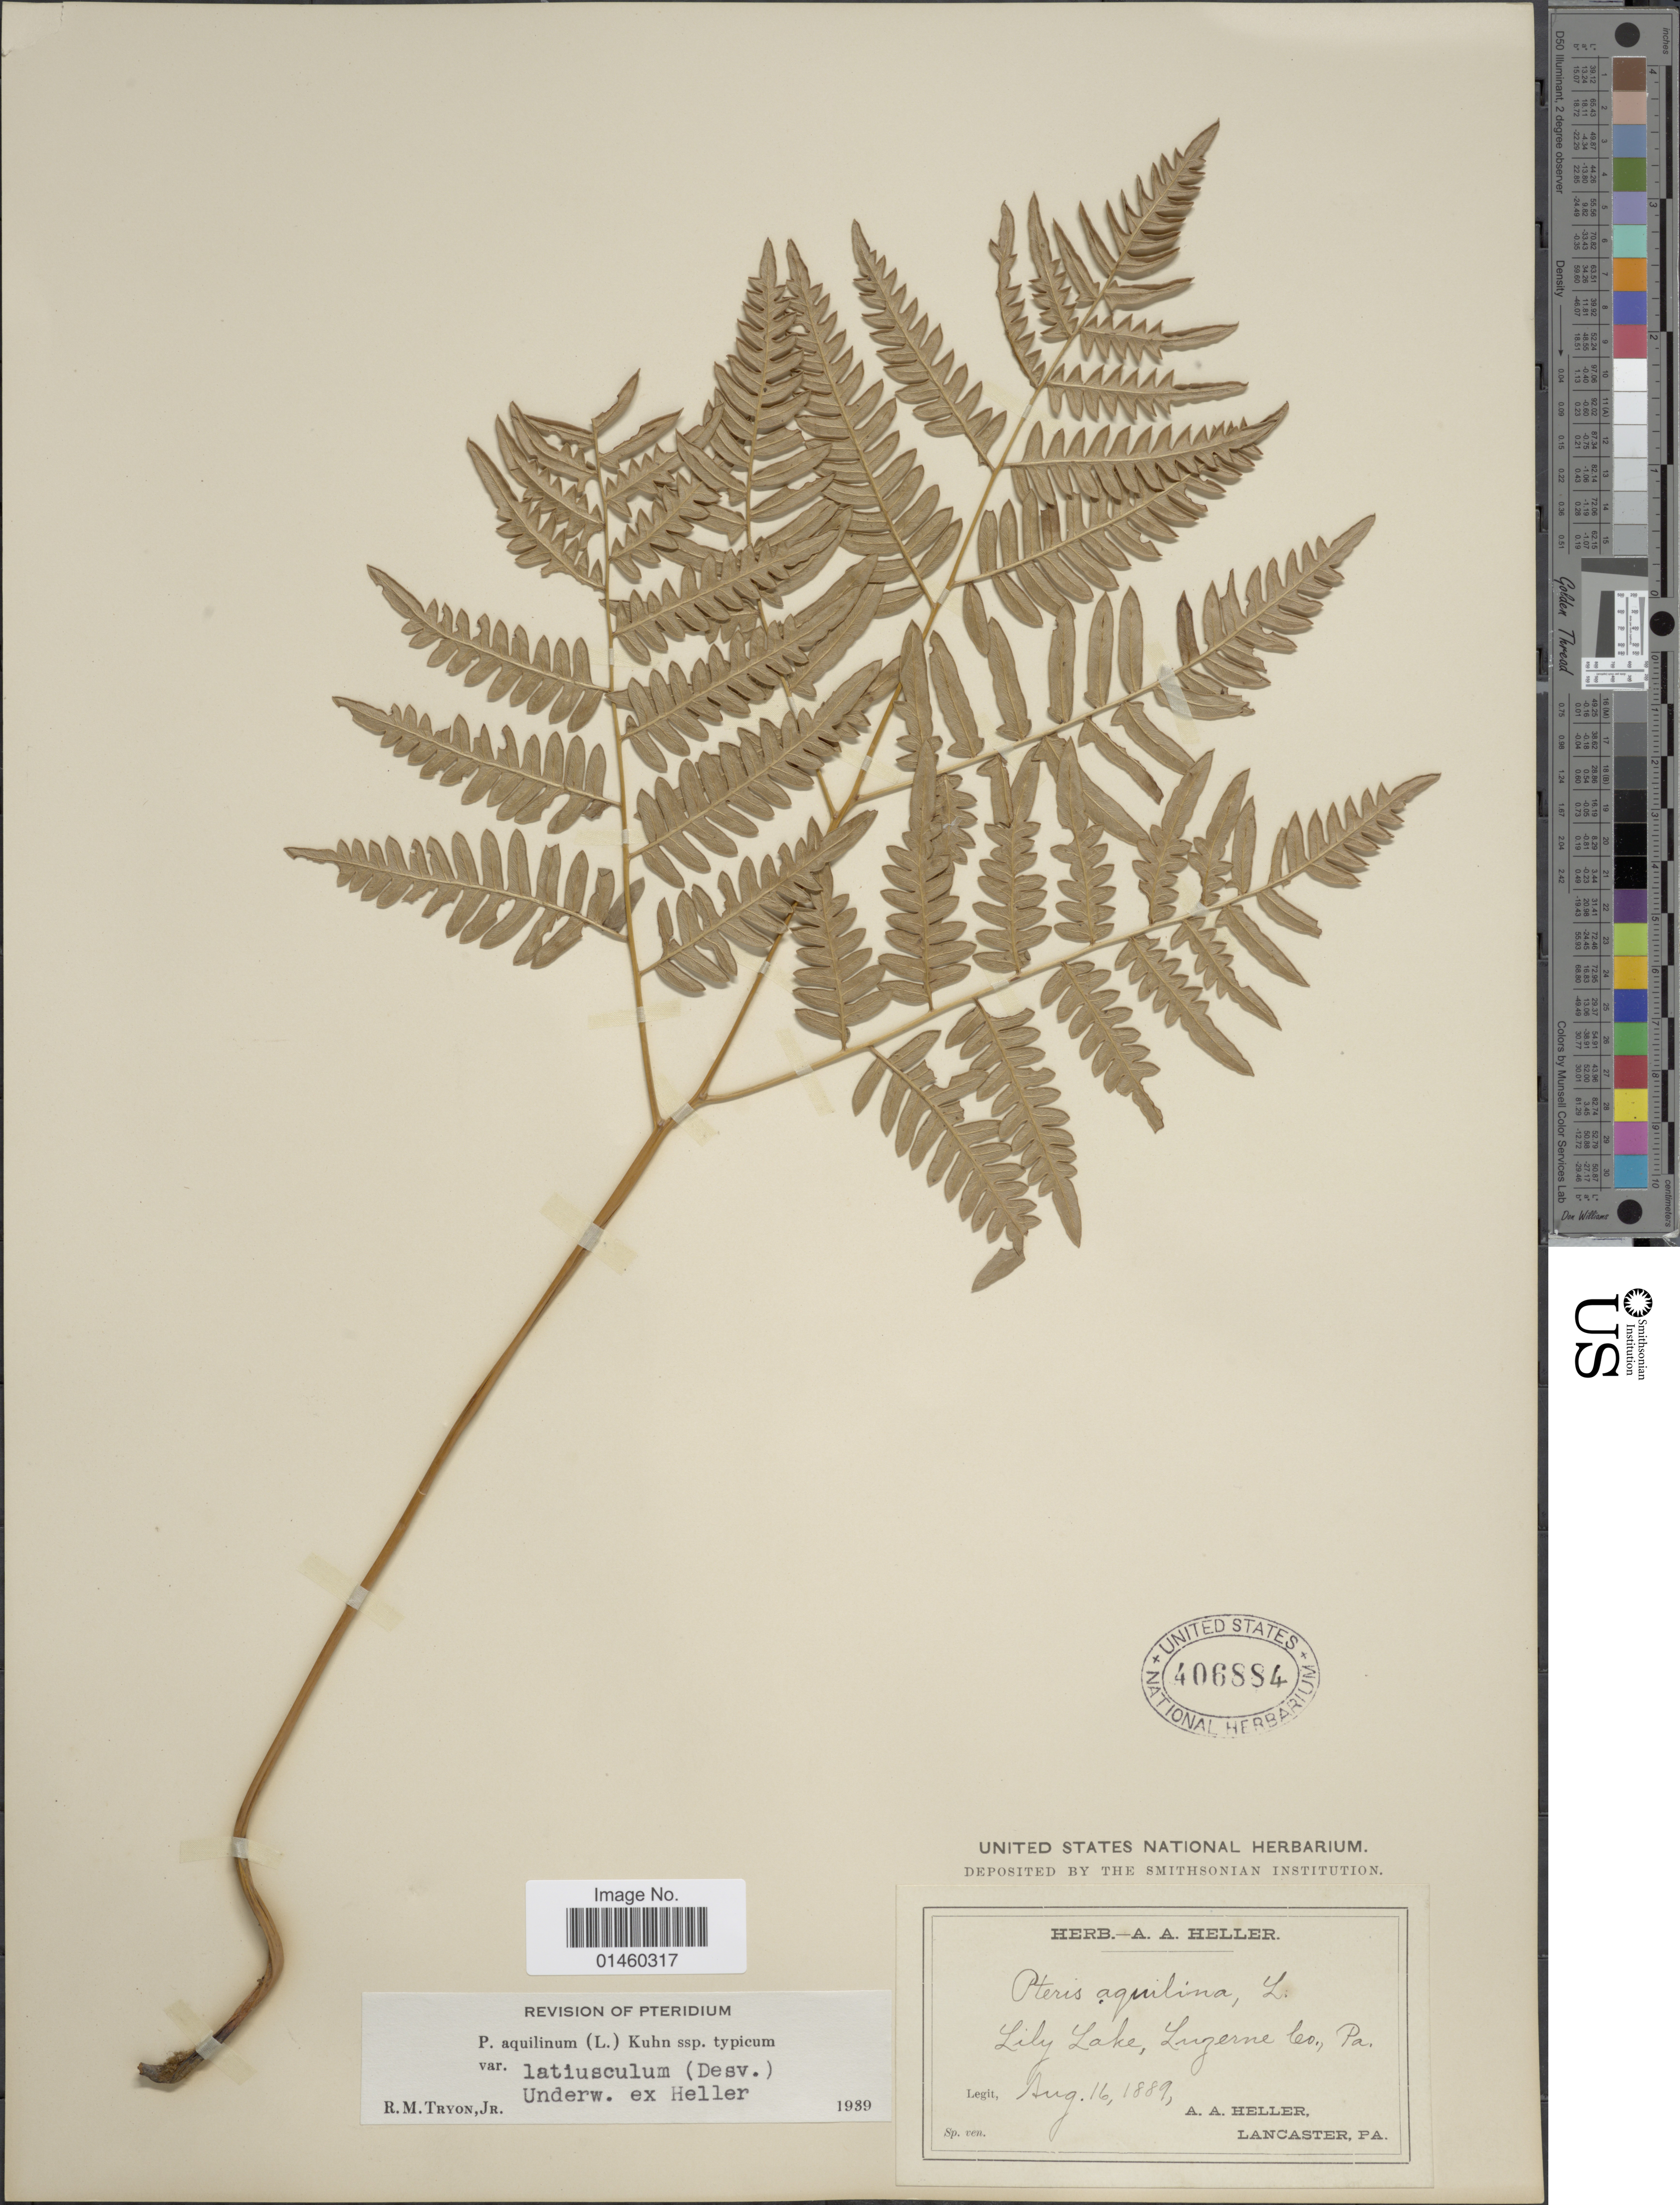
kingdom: Plantae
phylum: Tracheophyta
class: Polypodiopsida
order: Polypodiales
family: Dennstaedtiaceae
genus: Pteridium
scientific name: Pteridium aquilinum var. latiusculum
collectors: A. A. Heller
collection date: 1889-08-16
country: United States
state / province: Pennsylvania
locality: Lily Lake, Luzerne les.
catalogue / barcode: US 406884